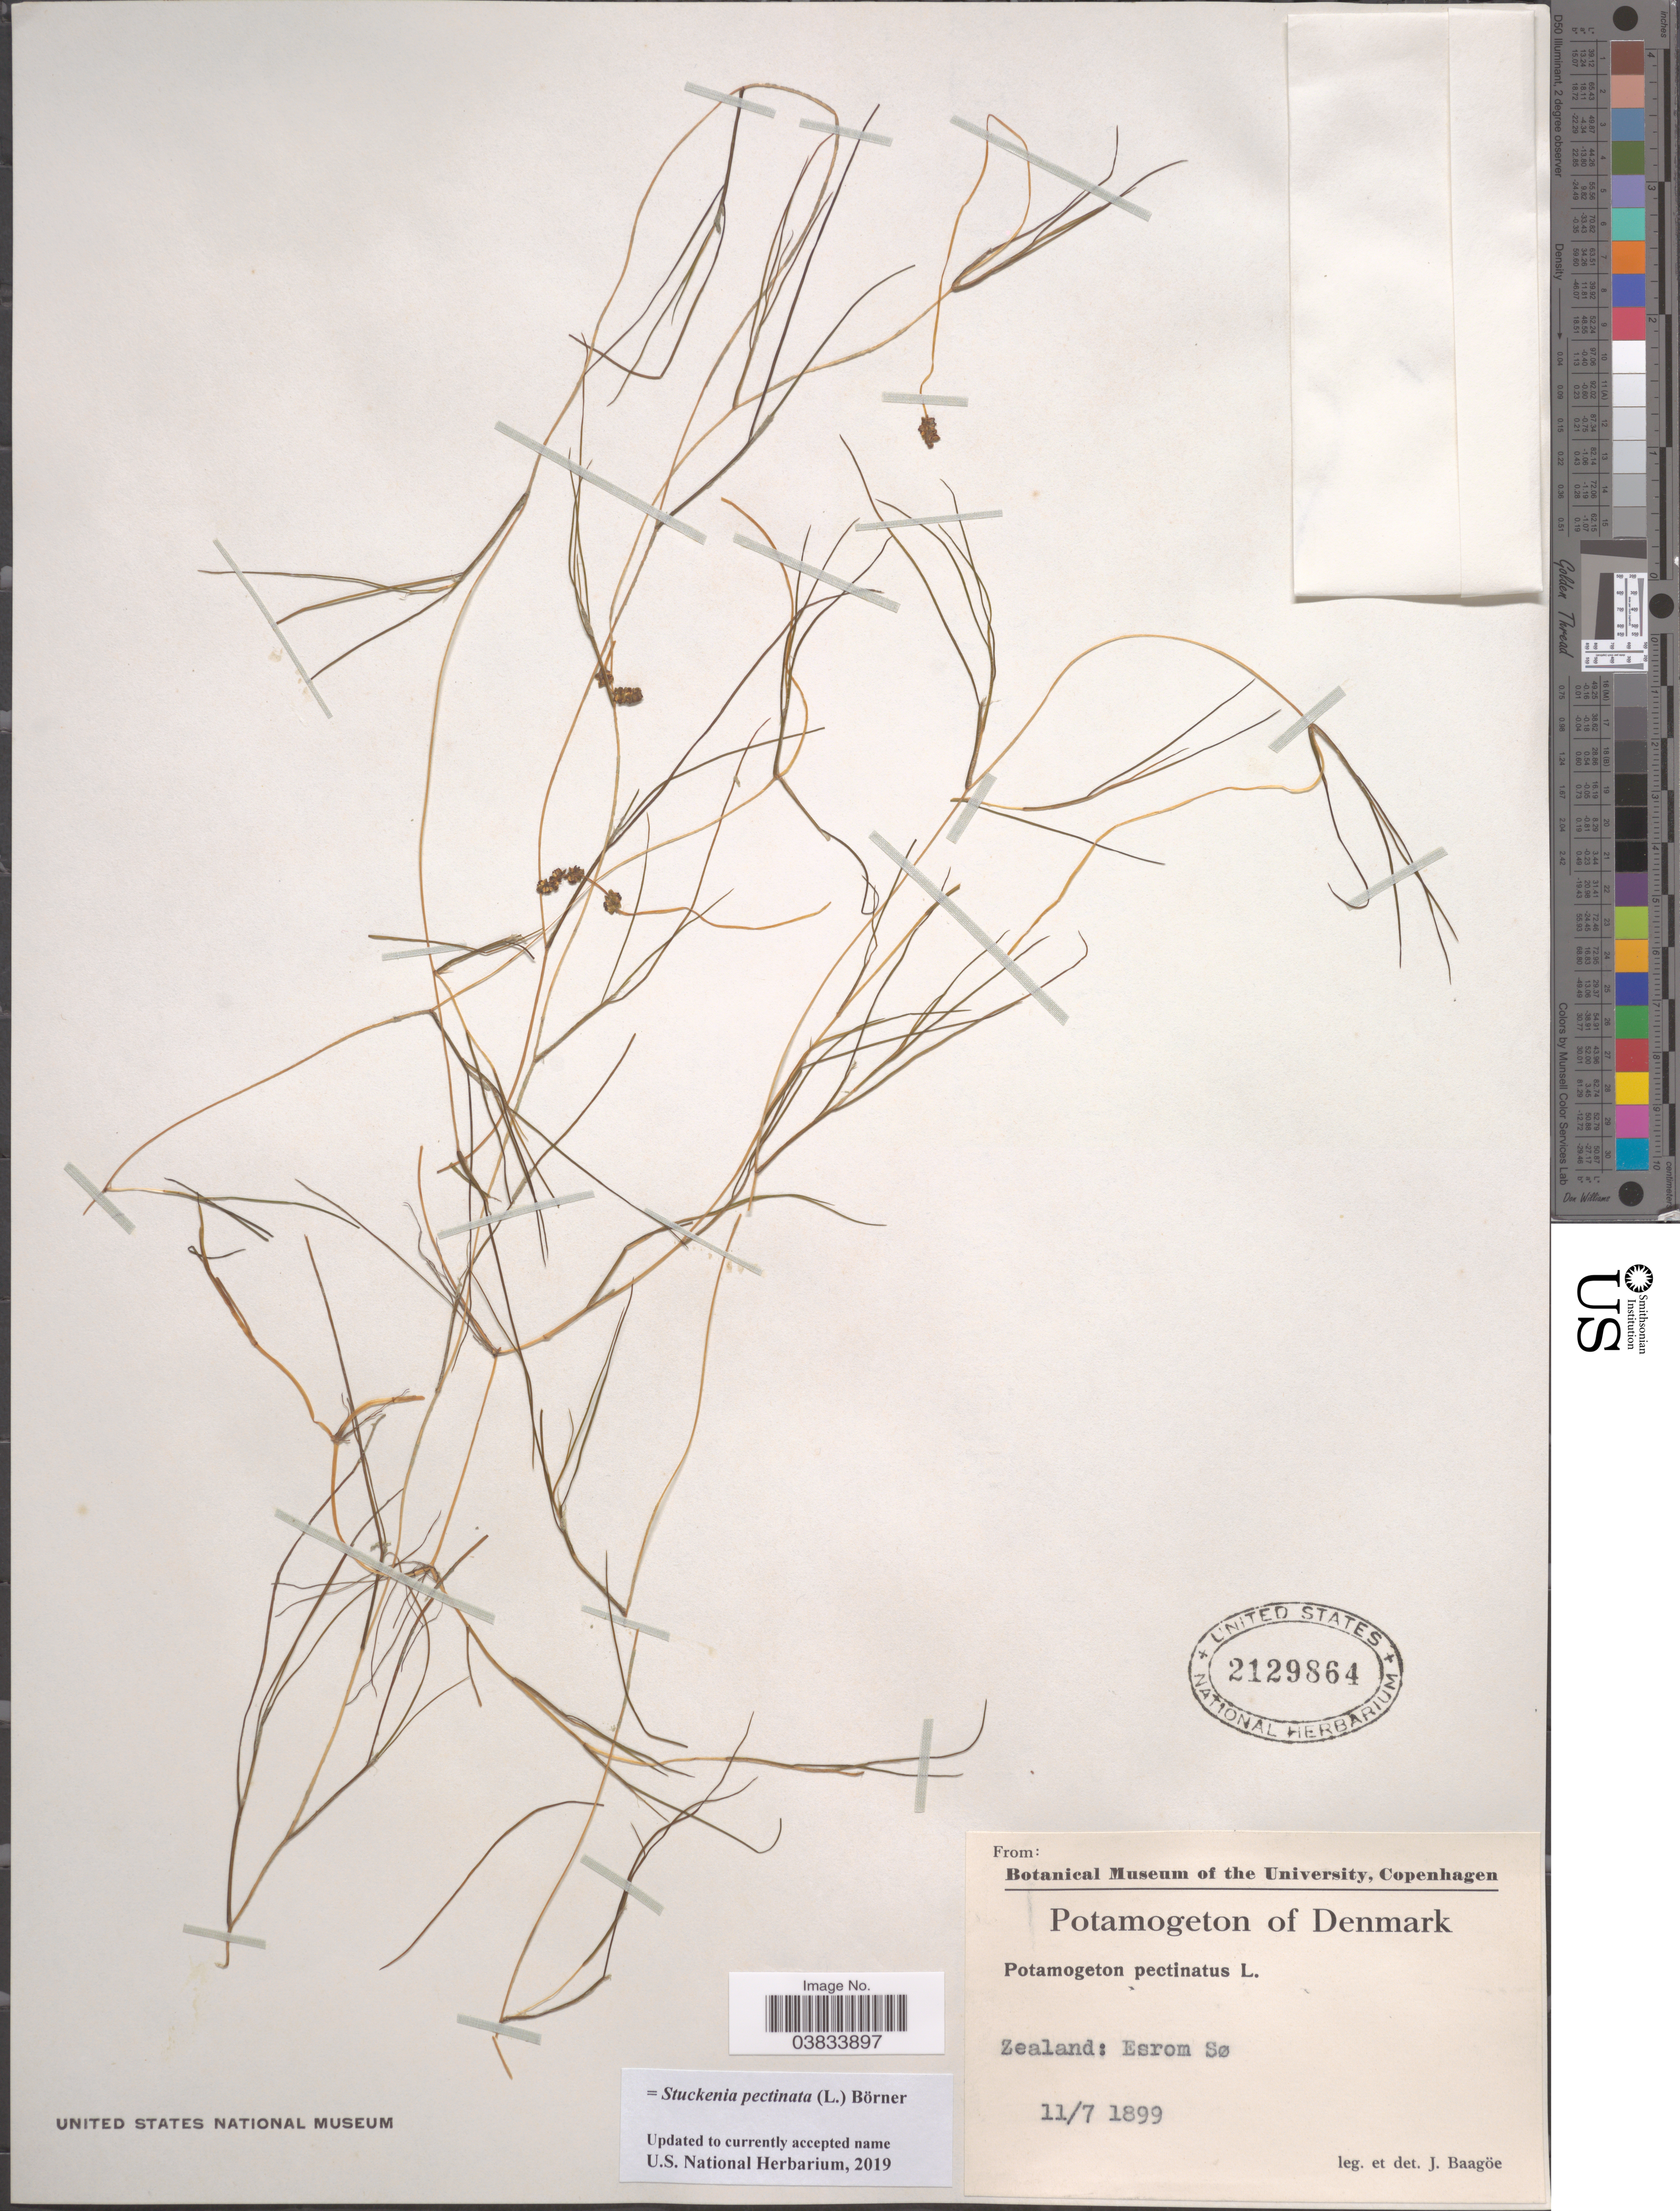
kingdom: Plantae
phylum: Tracheophyta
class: Liliopsida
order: Alismatales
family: Potamogetonaceae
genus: Stuckenia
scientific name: Stuckenia pectinata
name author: (L.) Börner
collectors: J. Baagoe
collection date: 1899-07-11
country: Denmark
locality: Zealand: Esrom Sø.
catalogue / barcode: US 2129864